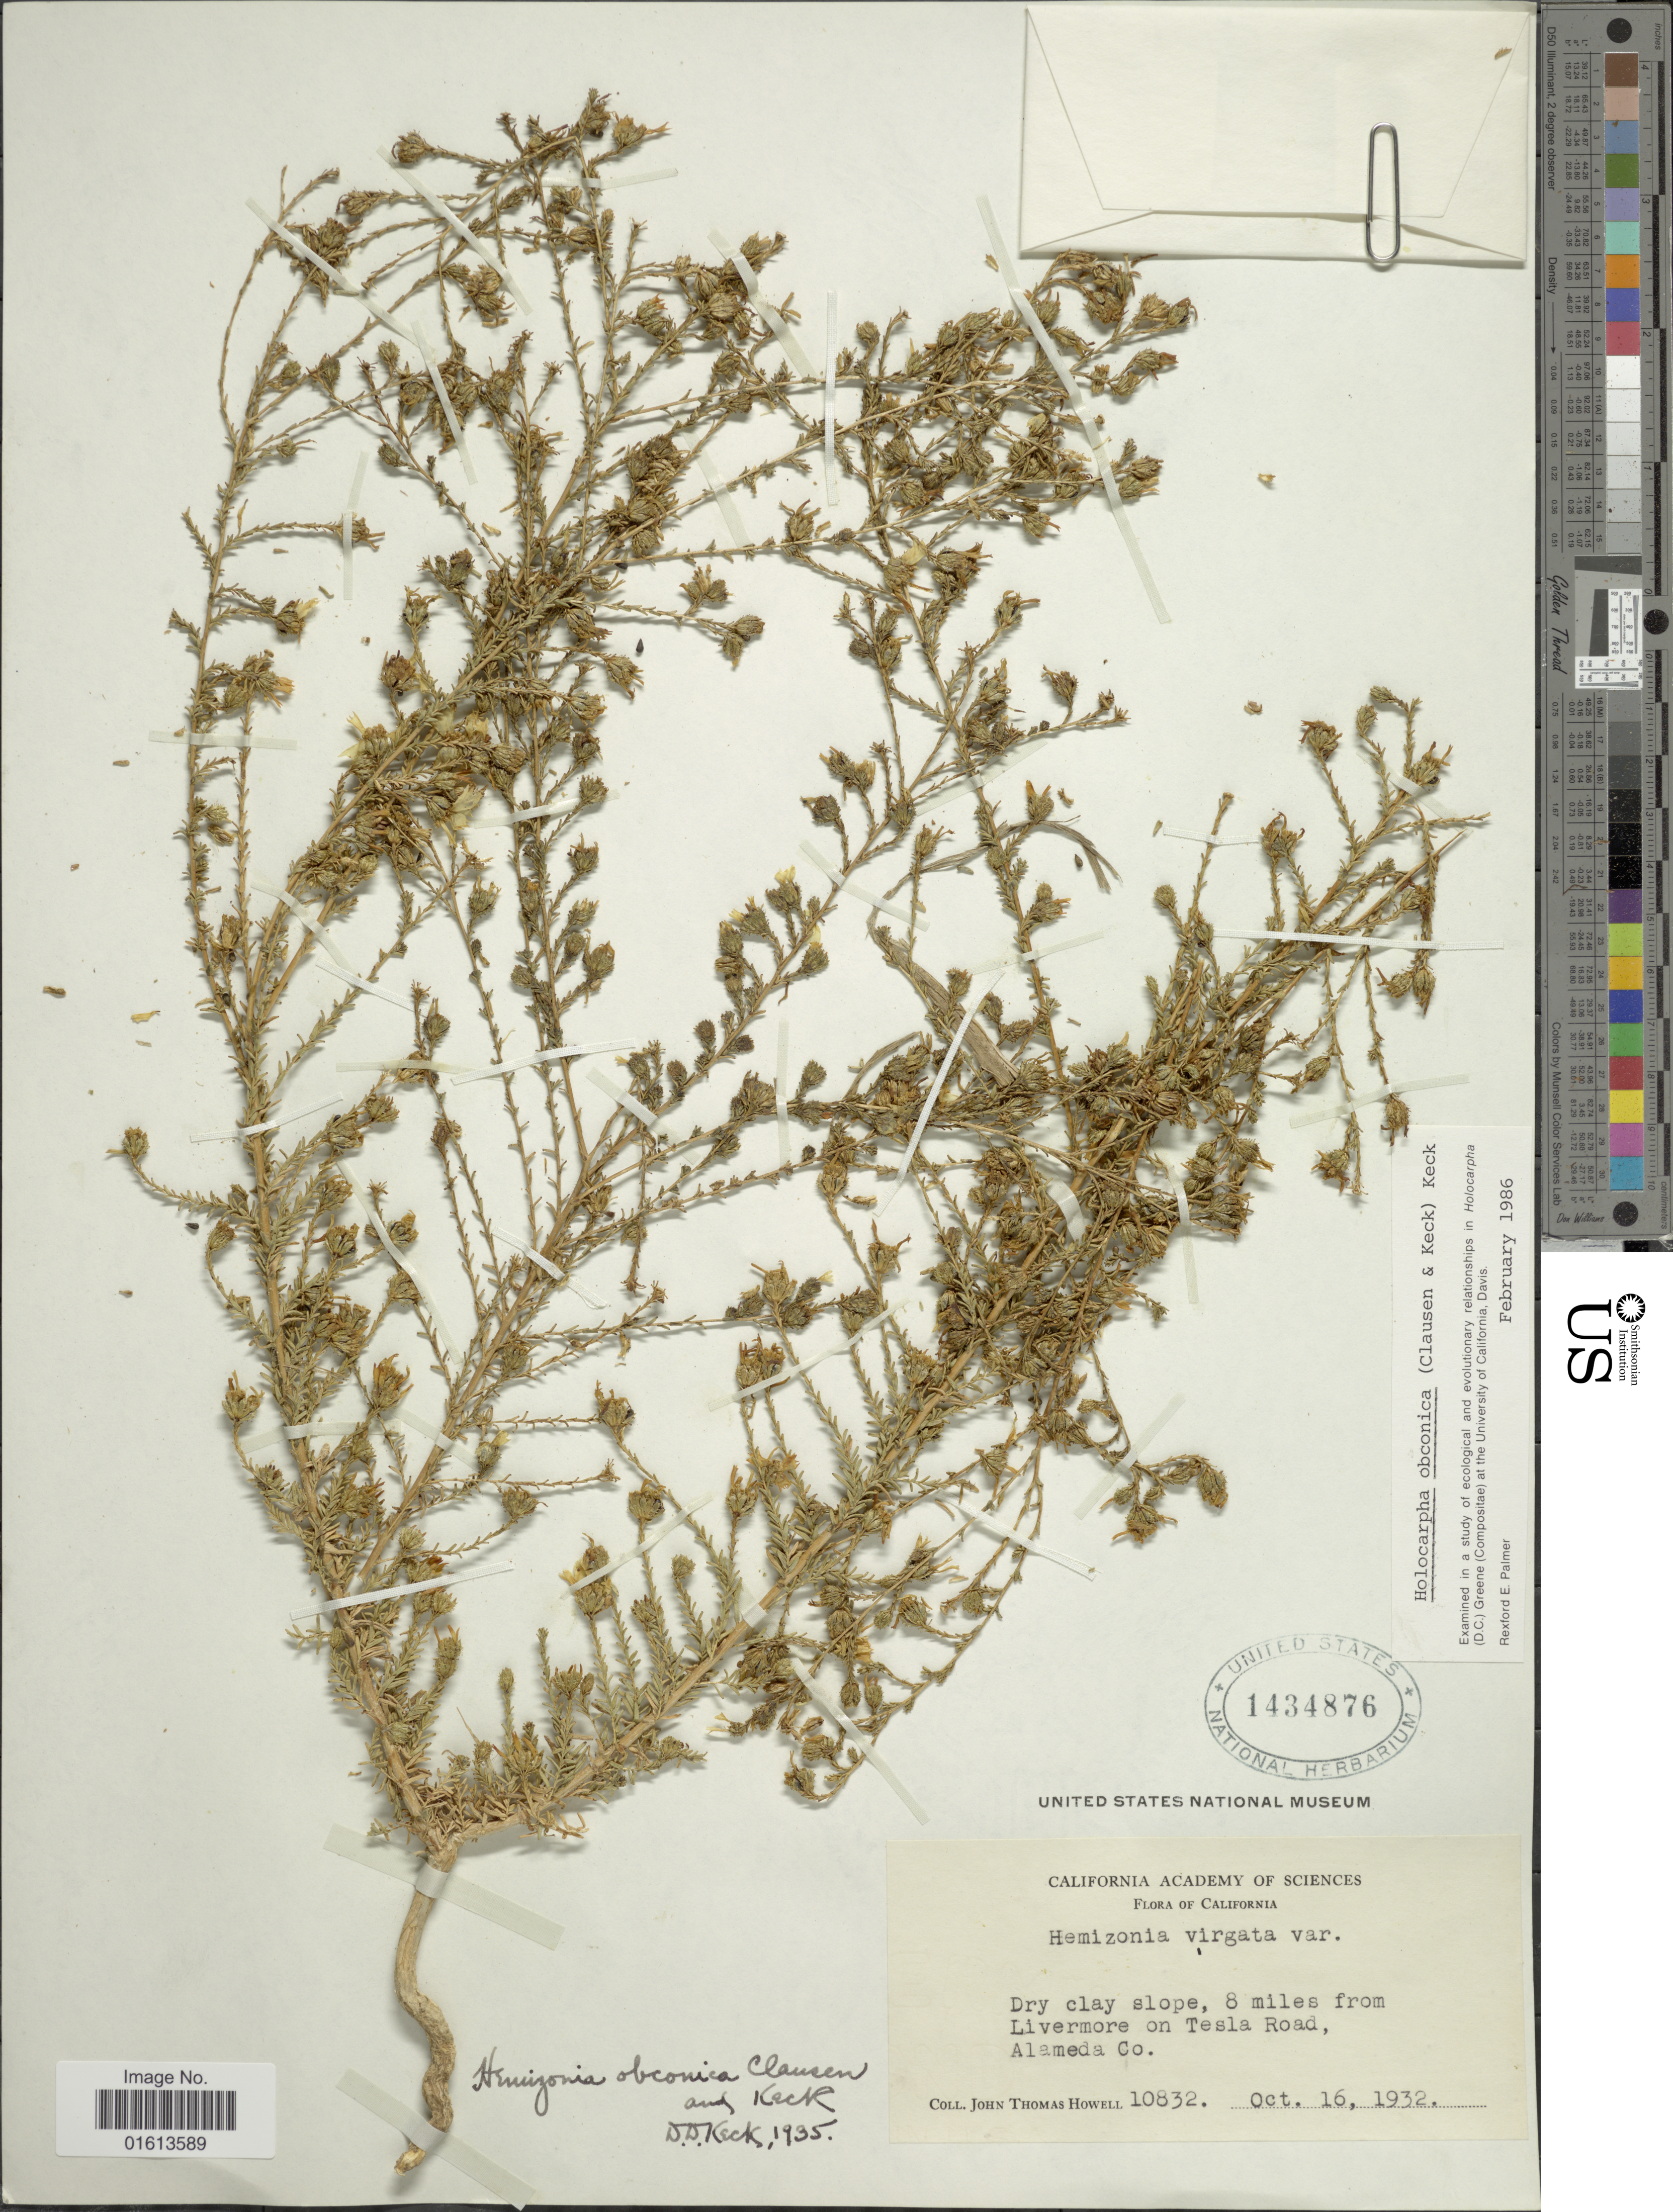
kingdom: Plantae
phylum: Tracheophyta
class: Magnoliopsida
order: Asterales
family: Asteraceae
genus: Holocarpha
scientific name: Holocarpha obconica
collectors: J. T. Howell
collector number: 10832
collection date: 1932-10-16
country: United States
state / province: California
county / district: Alameda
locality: California. Dry clay slope, 8 miles from Livermore on Tesla Road, Alameda Co.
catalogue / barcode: US 1434876